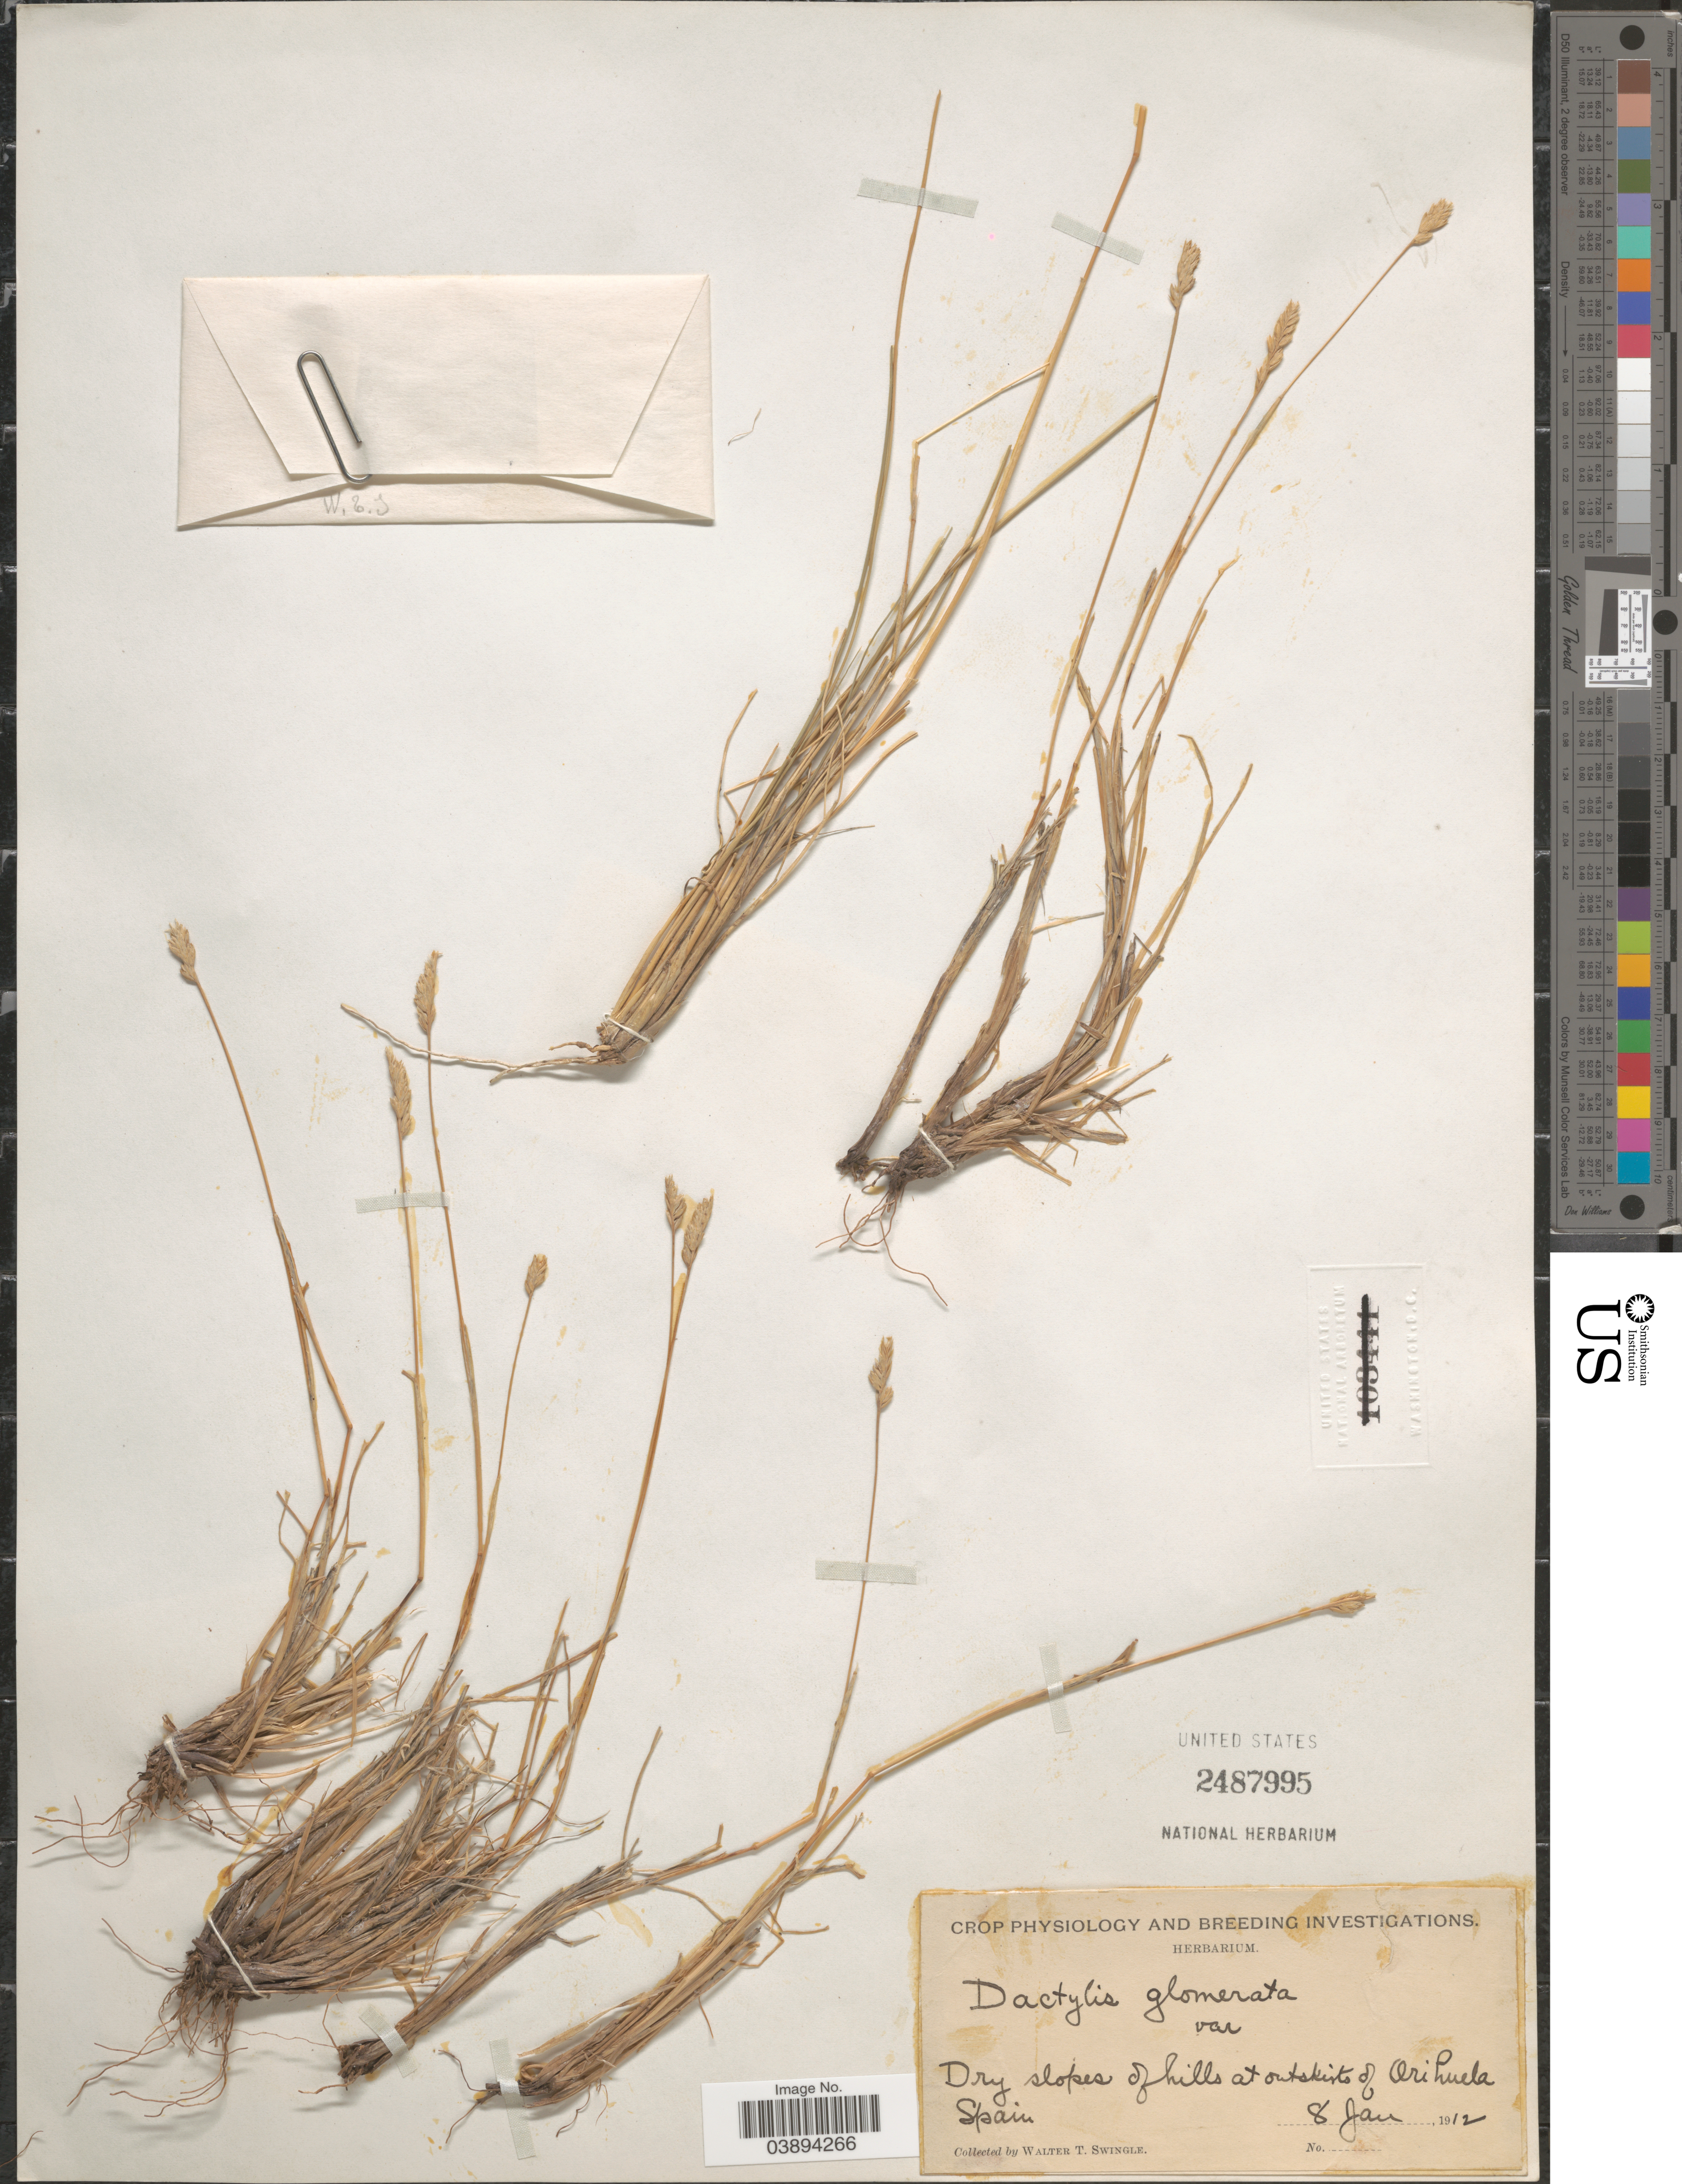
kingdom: Plantae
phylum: Tracheophyta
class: Liliopsida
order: Poales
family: Poaceae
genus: Dactylis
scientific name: Dactylis glomerata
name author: L.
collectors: W. T. Swingle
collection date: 1912-01-08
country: Spain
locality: Hills at outskirts of Orihuela.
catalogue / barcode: US 2487995